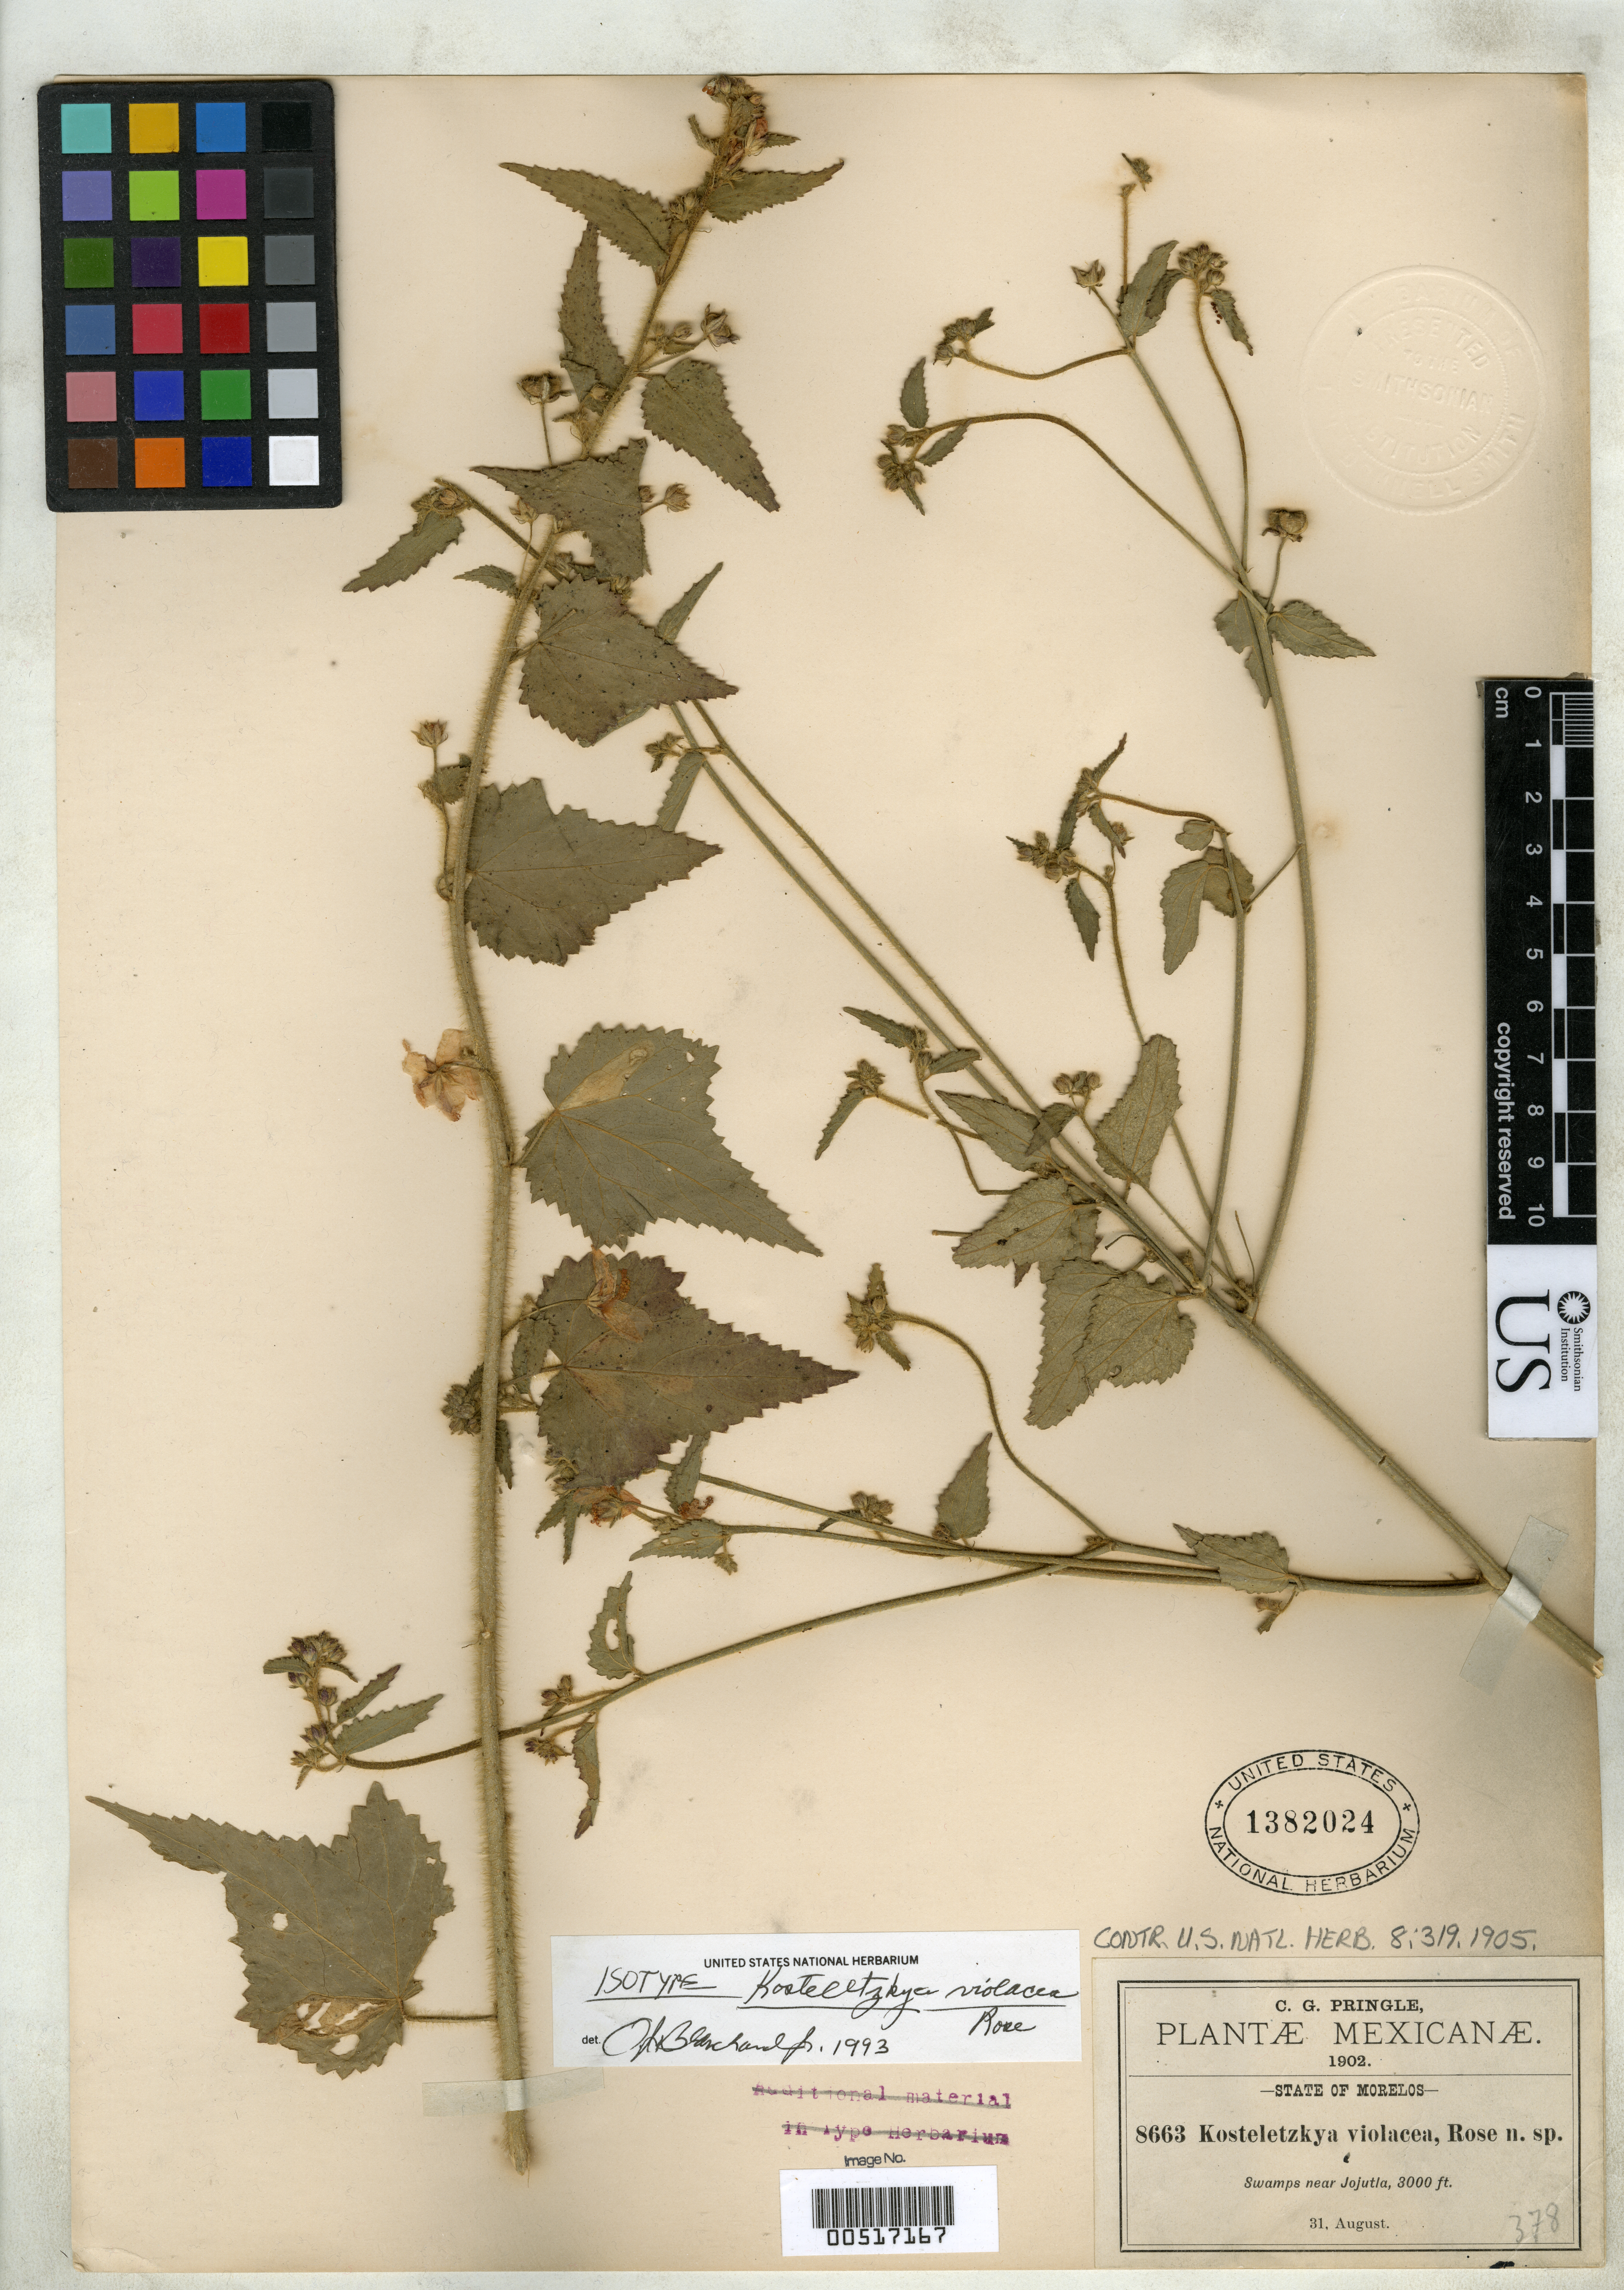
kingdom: Plantae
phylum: Tracheophyta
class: Magnoliopsida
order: Malvales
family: Malvaceae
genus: Kosteletzkya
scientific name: Kosteletzkya violacea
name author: Rose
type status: Type Collection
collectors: C. G. Pringle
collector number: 8663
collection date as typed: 31 Aug 1902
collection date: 1902-08-31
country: Mexico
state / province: Morelos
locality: Swamps near Jojutla.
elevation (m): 914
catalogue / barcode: US 1382024